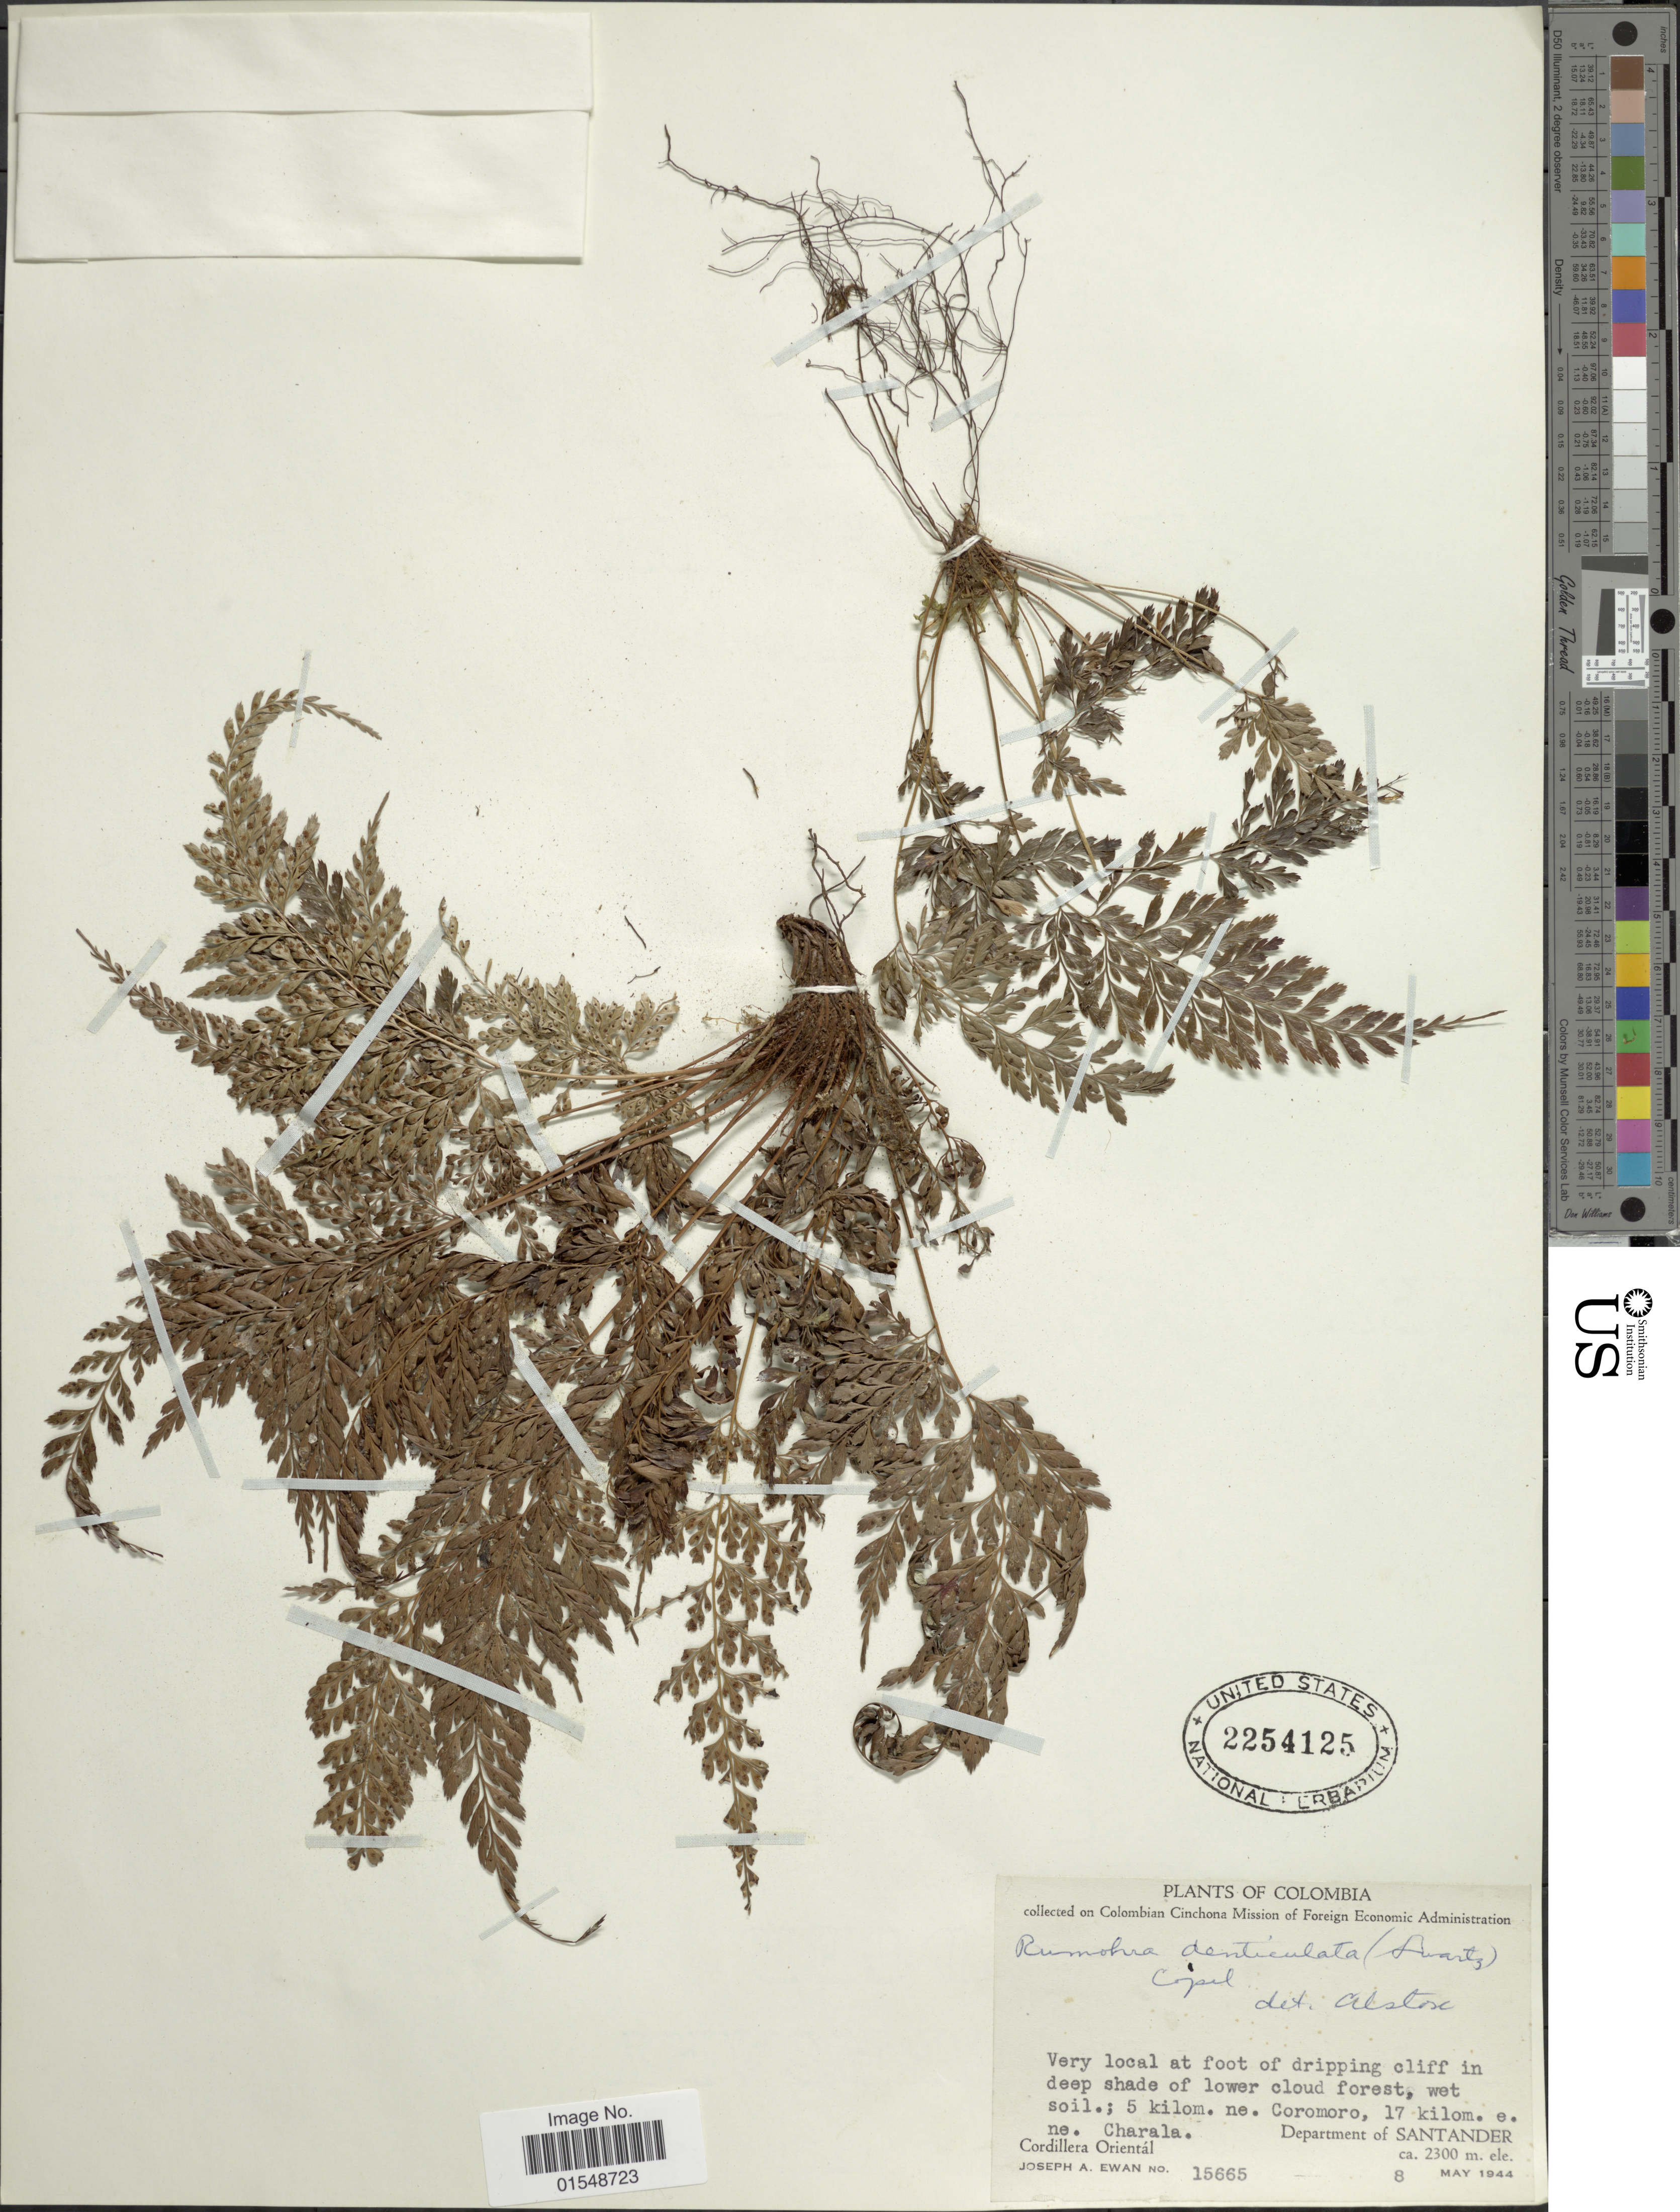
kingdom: Plantae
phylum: Tracheophyta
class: Polypodiopsida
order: Polypodiales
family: Dryopteridaceae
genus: Arachniodes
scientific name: Arachniodes denticulata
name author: (Sw.) Ching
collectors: J. A. Ewan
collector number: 15665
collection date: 1944-05-08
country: Colombia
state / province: Santander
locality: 5 kilom. ne. Coromoro, 17 kilom. e. ne. Charala, Cordillera Orientál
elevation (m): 2300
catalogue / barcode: US 2254125